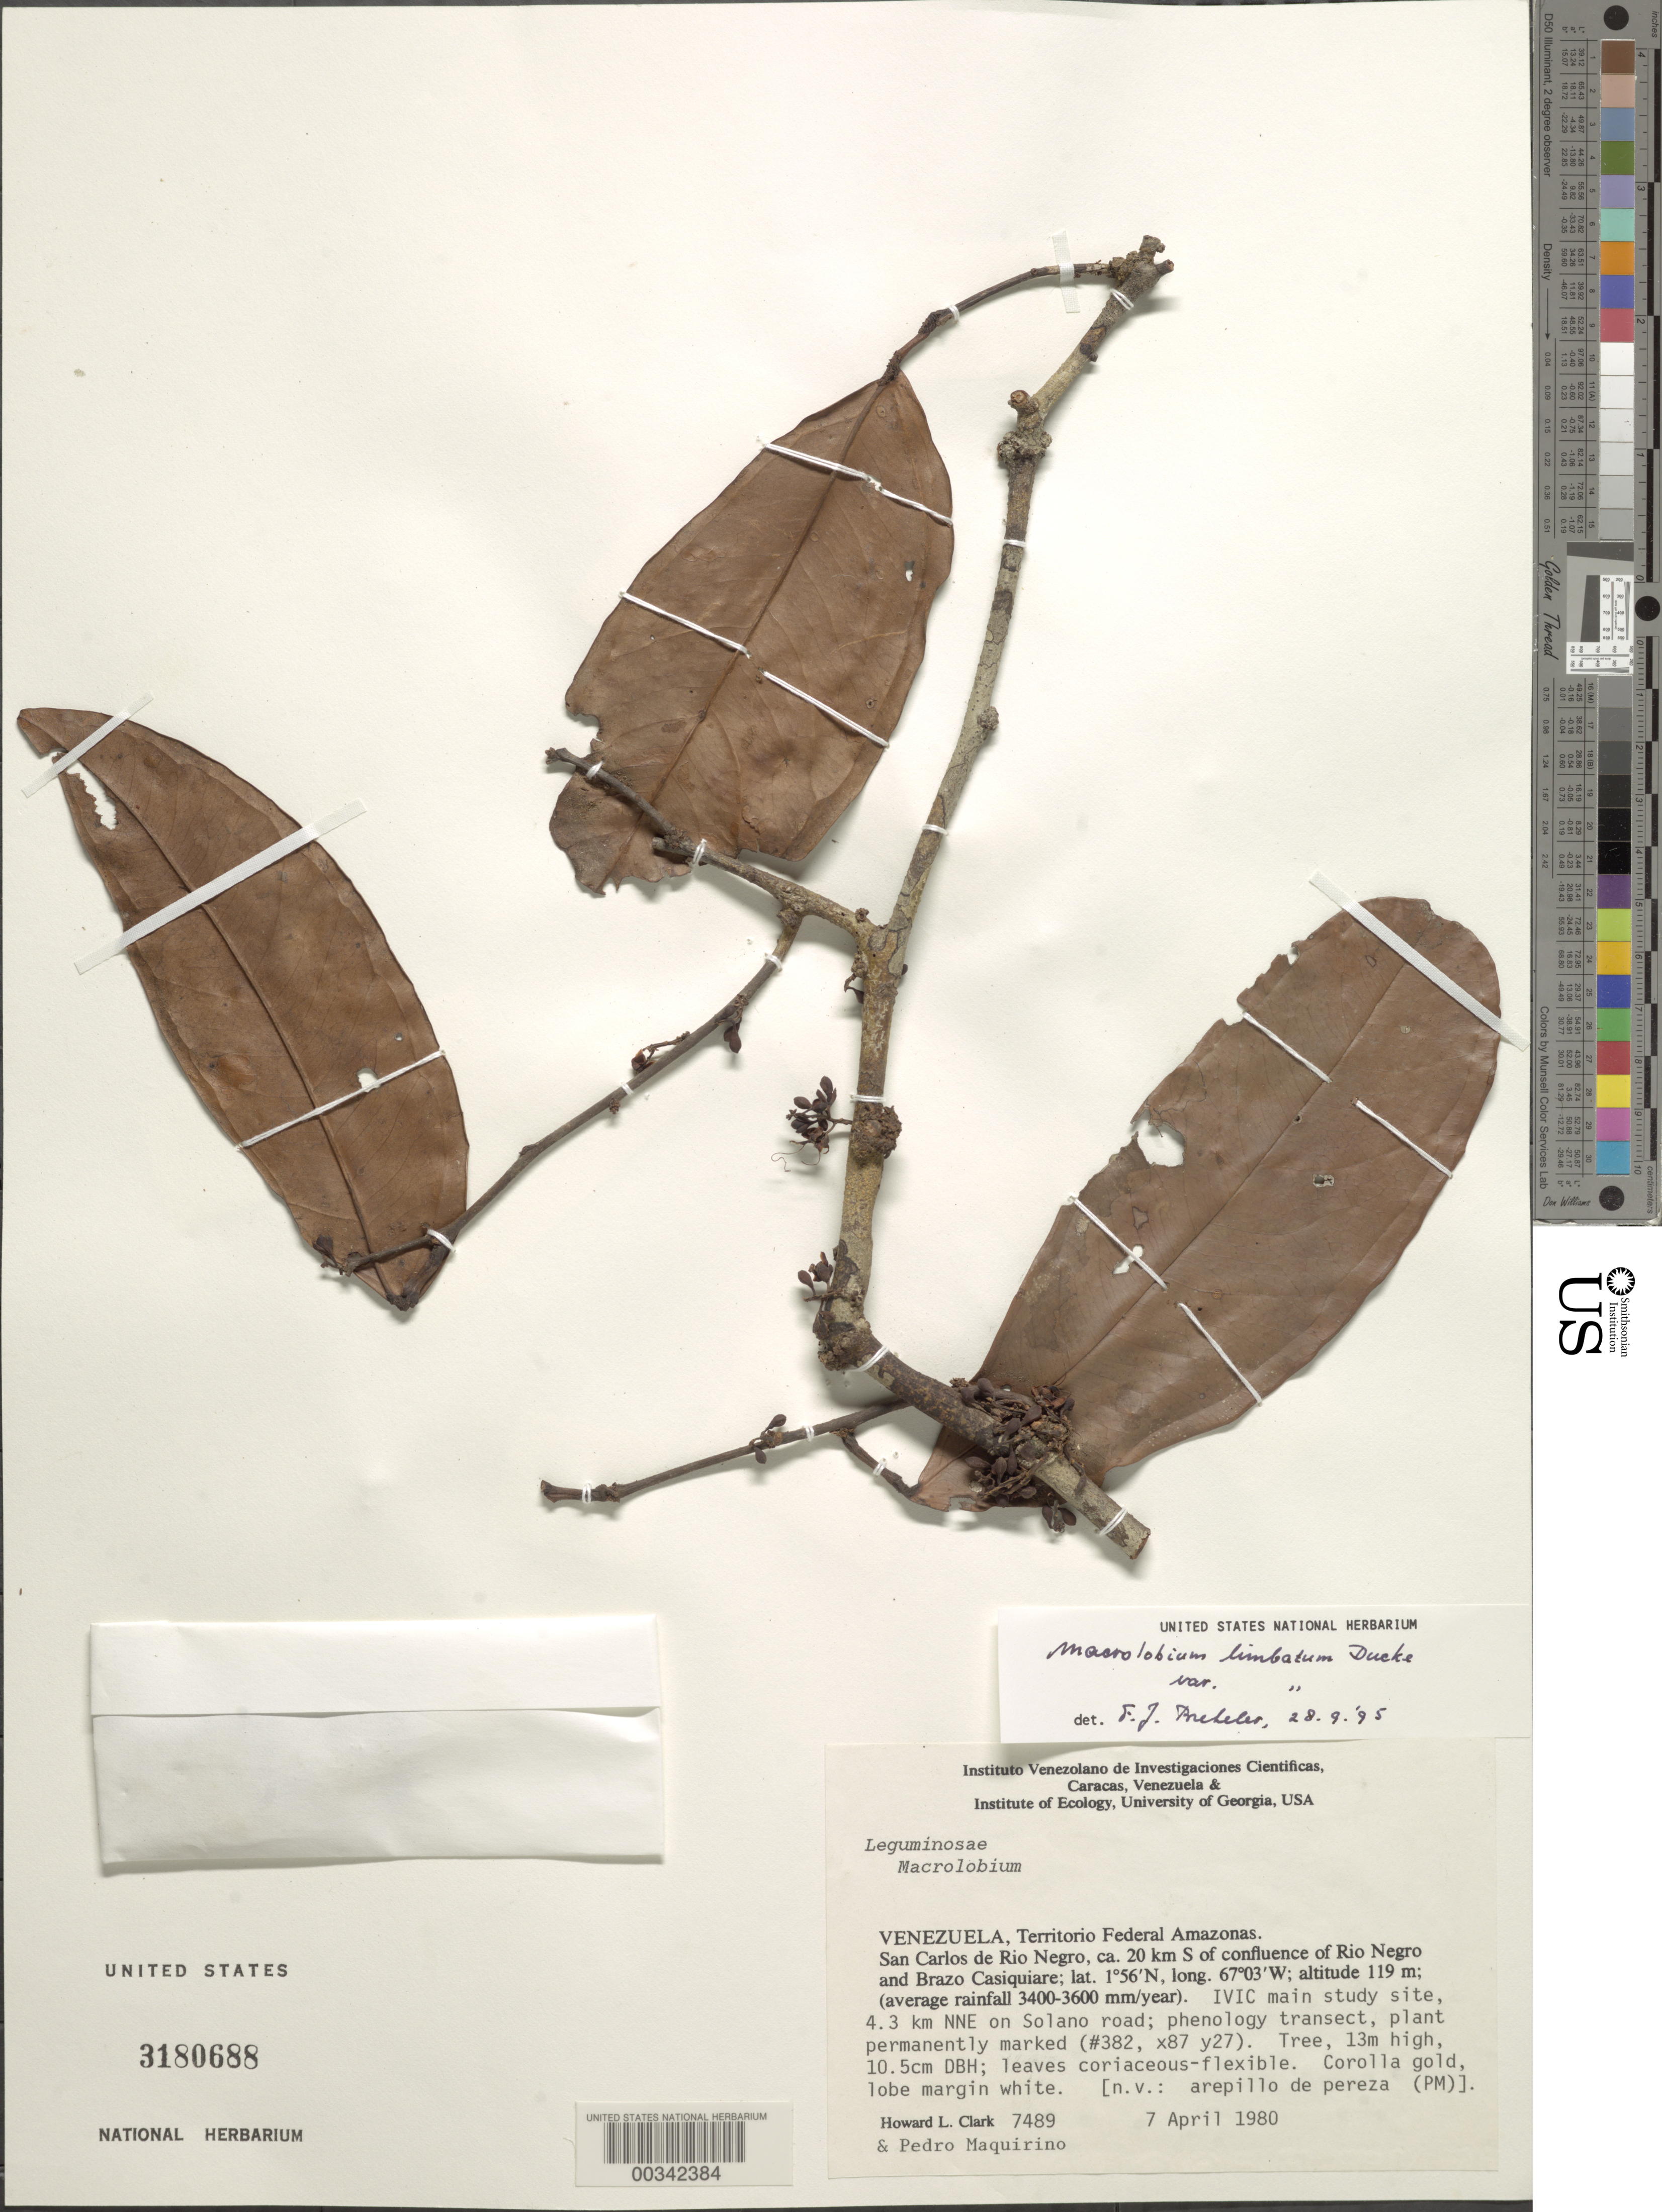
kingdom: Plantae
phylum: Tracheophyta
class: Magnoliopsida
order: Fabales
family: Fabaceae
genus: Macrolobium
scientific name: Macrolobium limbatum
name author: Spruce ex Benth.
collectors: H. L. Clark & P. Maquirino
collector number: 7489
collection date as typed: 07 Apr 1980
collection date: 1980-04-07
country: Venezuela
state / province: Amazonas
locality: San carlos de rio negro, 20 km s of confluence of rio negro and brazo casiquiare; ivic main study site, 4.3 km nne on solano road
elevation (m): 119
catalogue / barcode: US 3180688